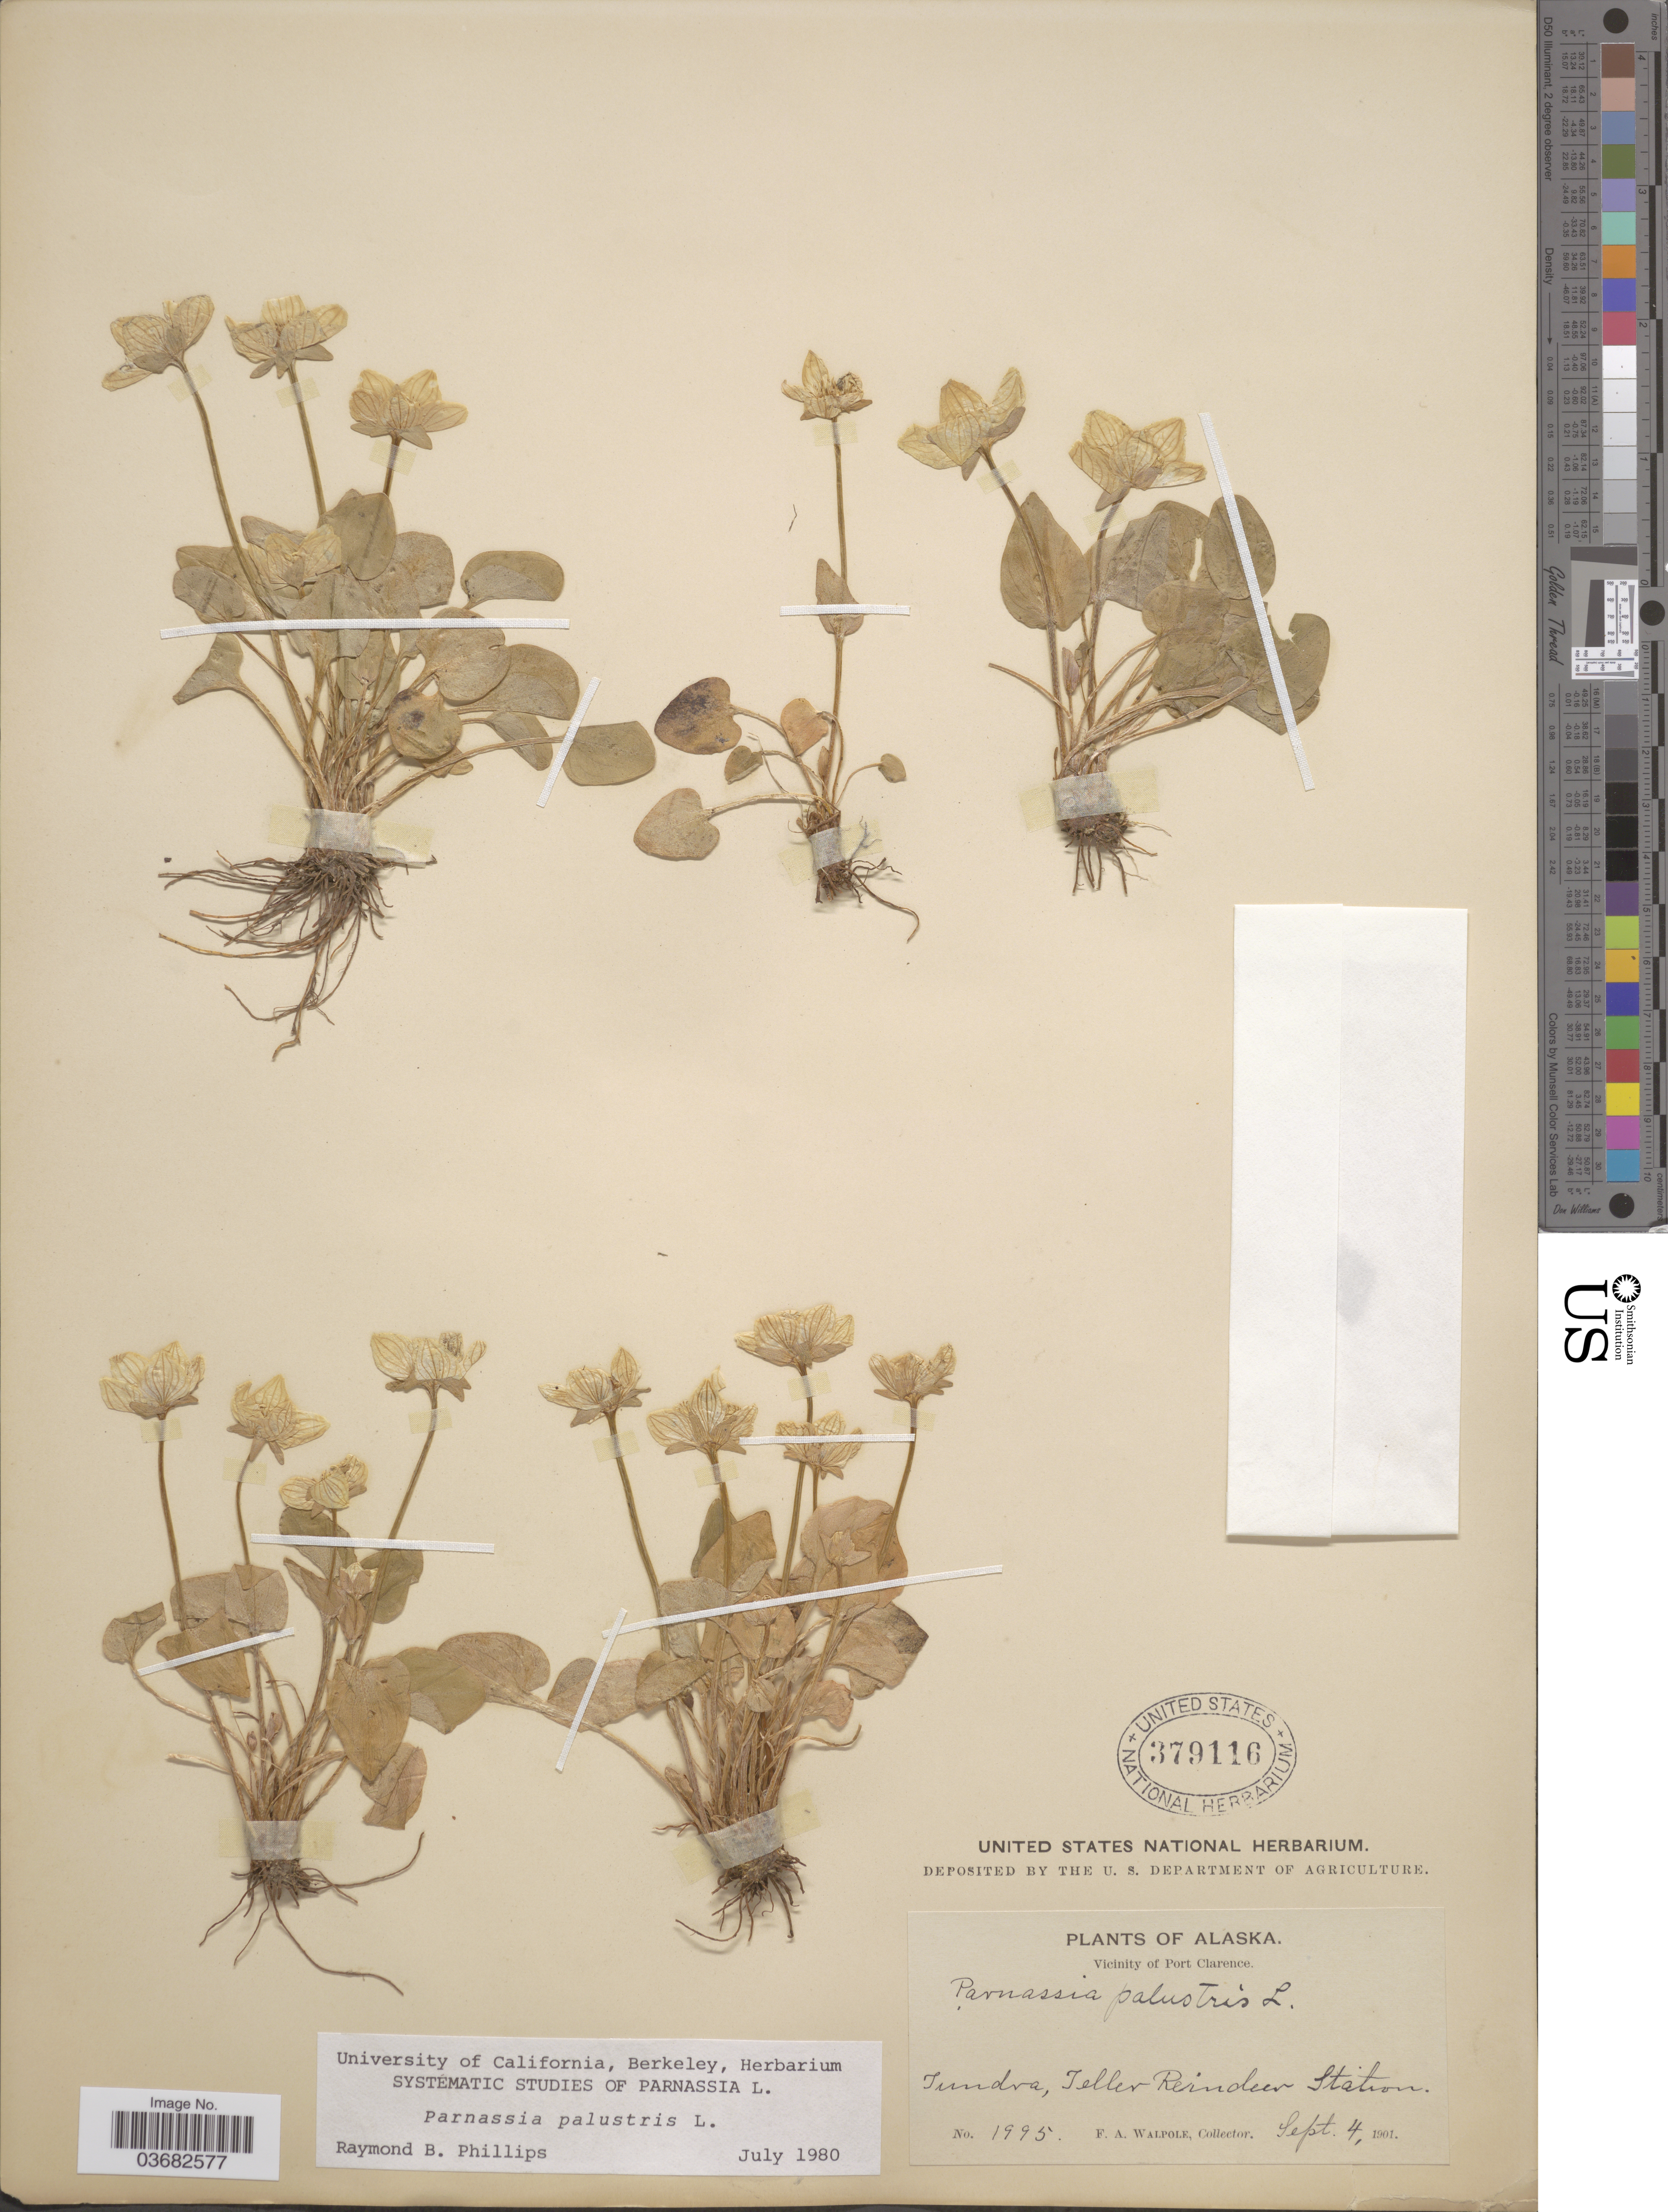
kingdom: Plantae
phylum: Tracheophyta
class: Magnoliopsida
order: Celastrales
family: Parnassiaceae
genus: Parnassia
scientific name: Parnassia palustris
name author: L.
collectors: F. Walpole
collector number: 1995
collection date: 1901-09-04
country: United States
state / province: Alaska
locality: Vicinity of Port Clarence. Tundra, Teller Reindeer Station.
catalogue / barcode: US 379116